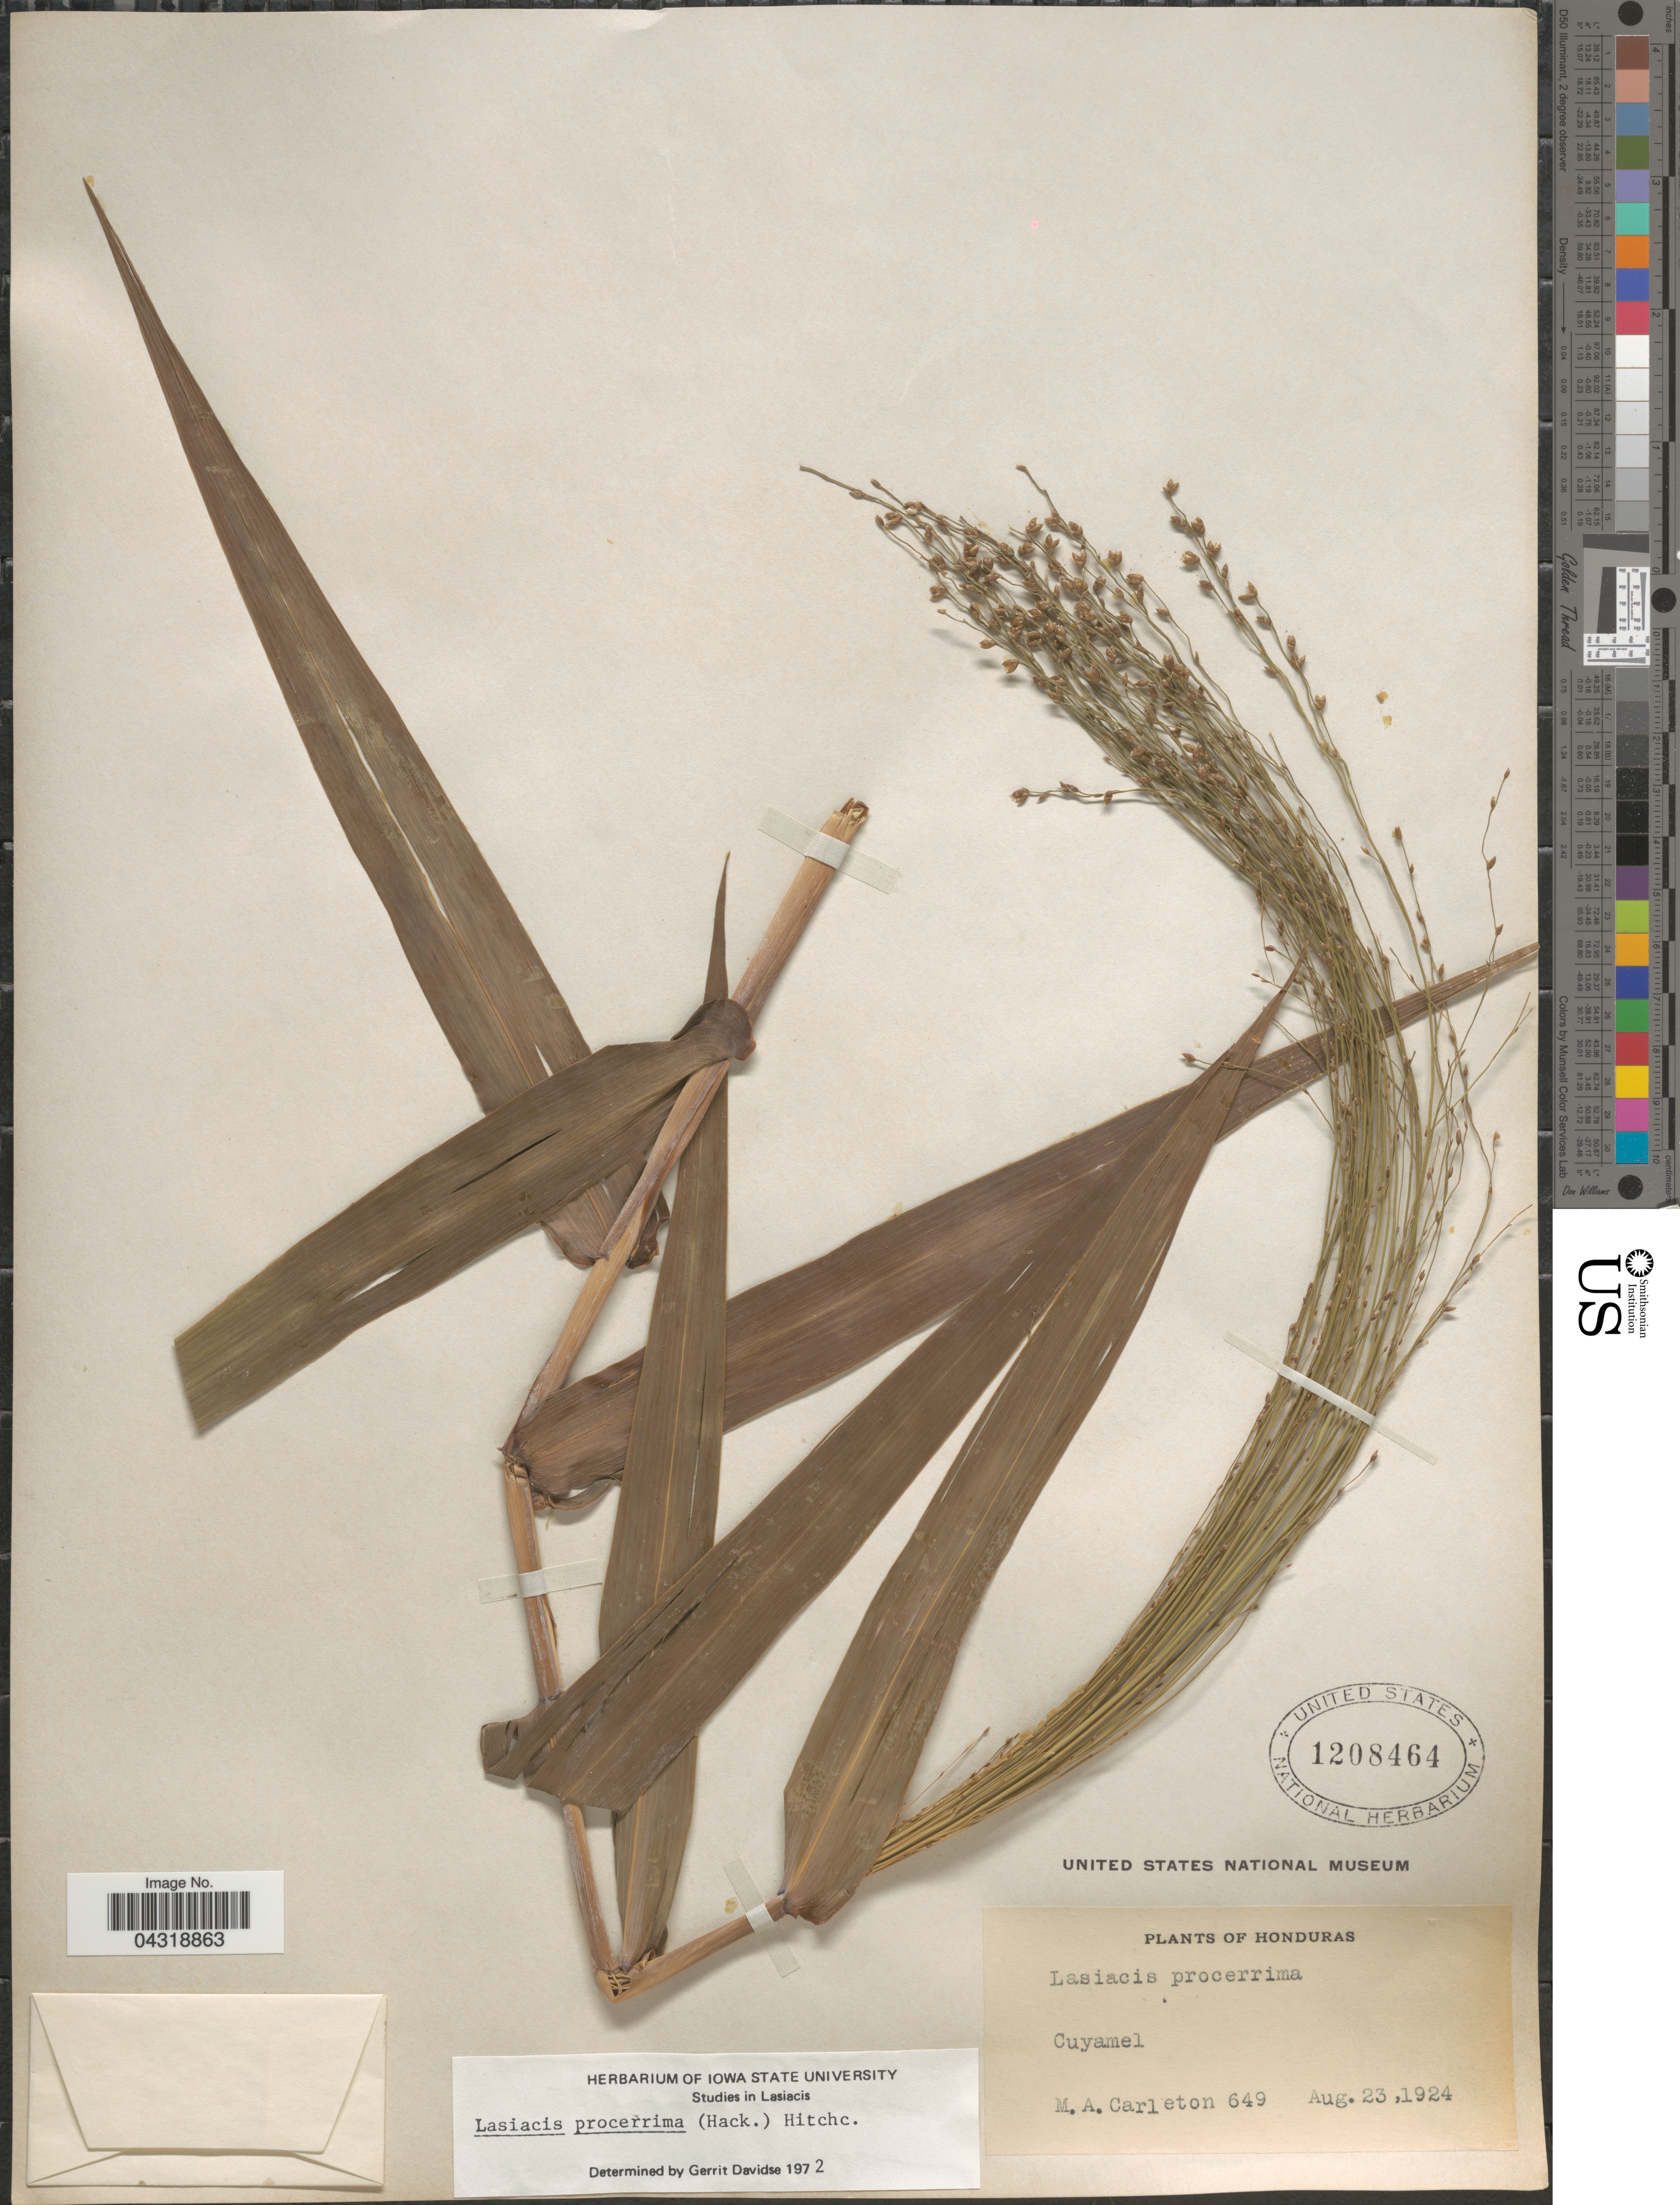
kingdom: Plantae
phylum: Tracheophyta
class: Liliopsida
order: Poales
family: Poaceae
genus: Lasiacis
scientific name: Lasiacis procerrima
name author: (Hack.) Hitchc.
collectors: M. A. Carleton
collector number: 649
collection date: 1924-08-23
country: Honduras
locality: Cuyamel.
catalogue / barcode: US 1208464